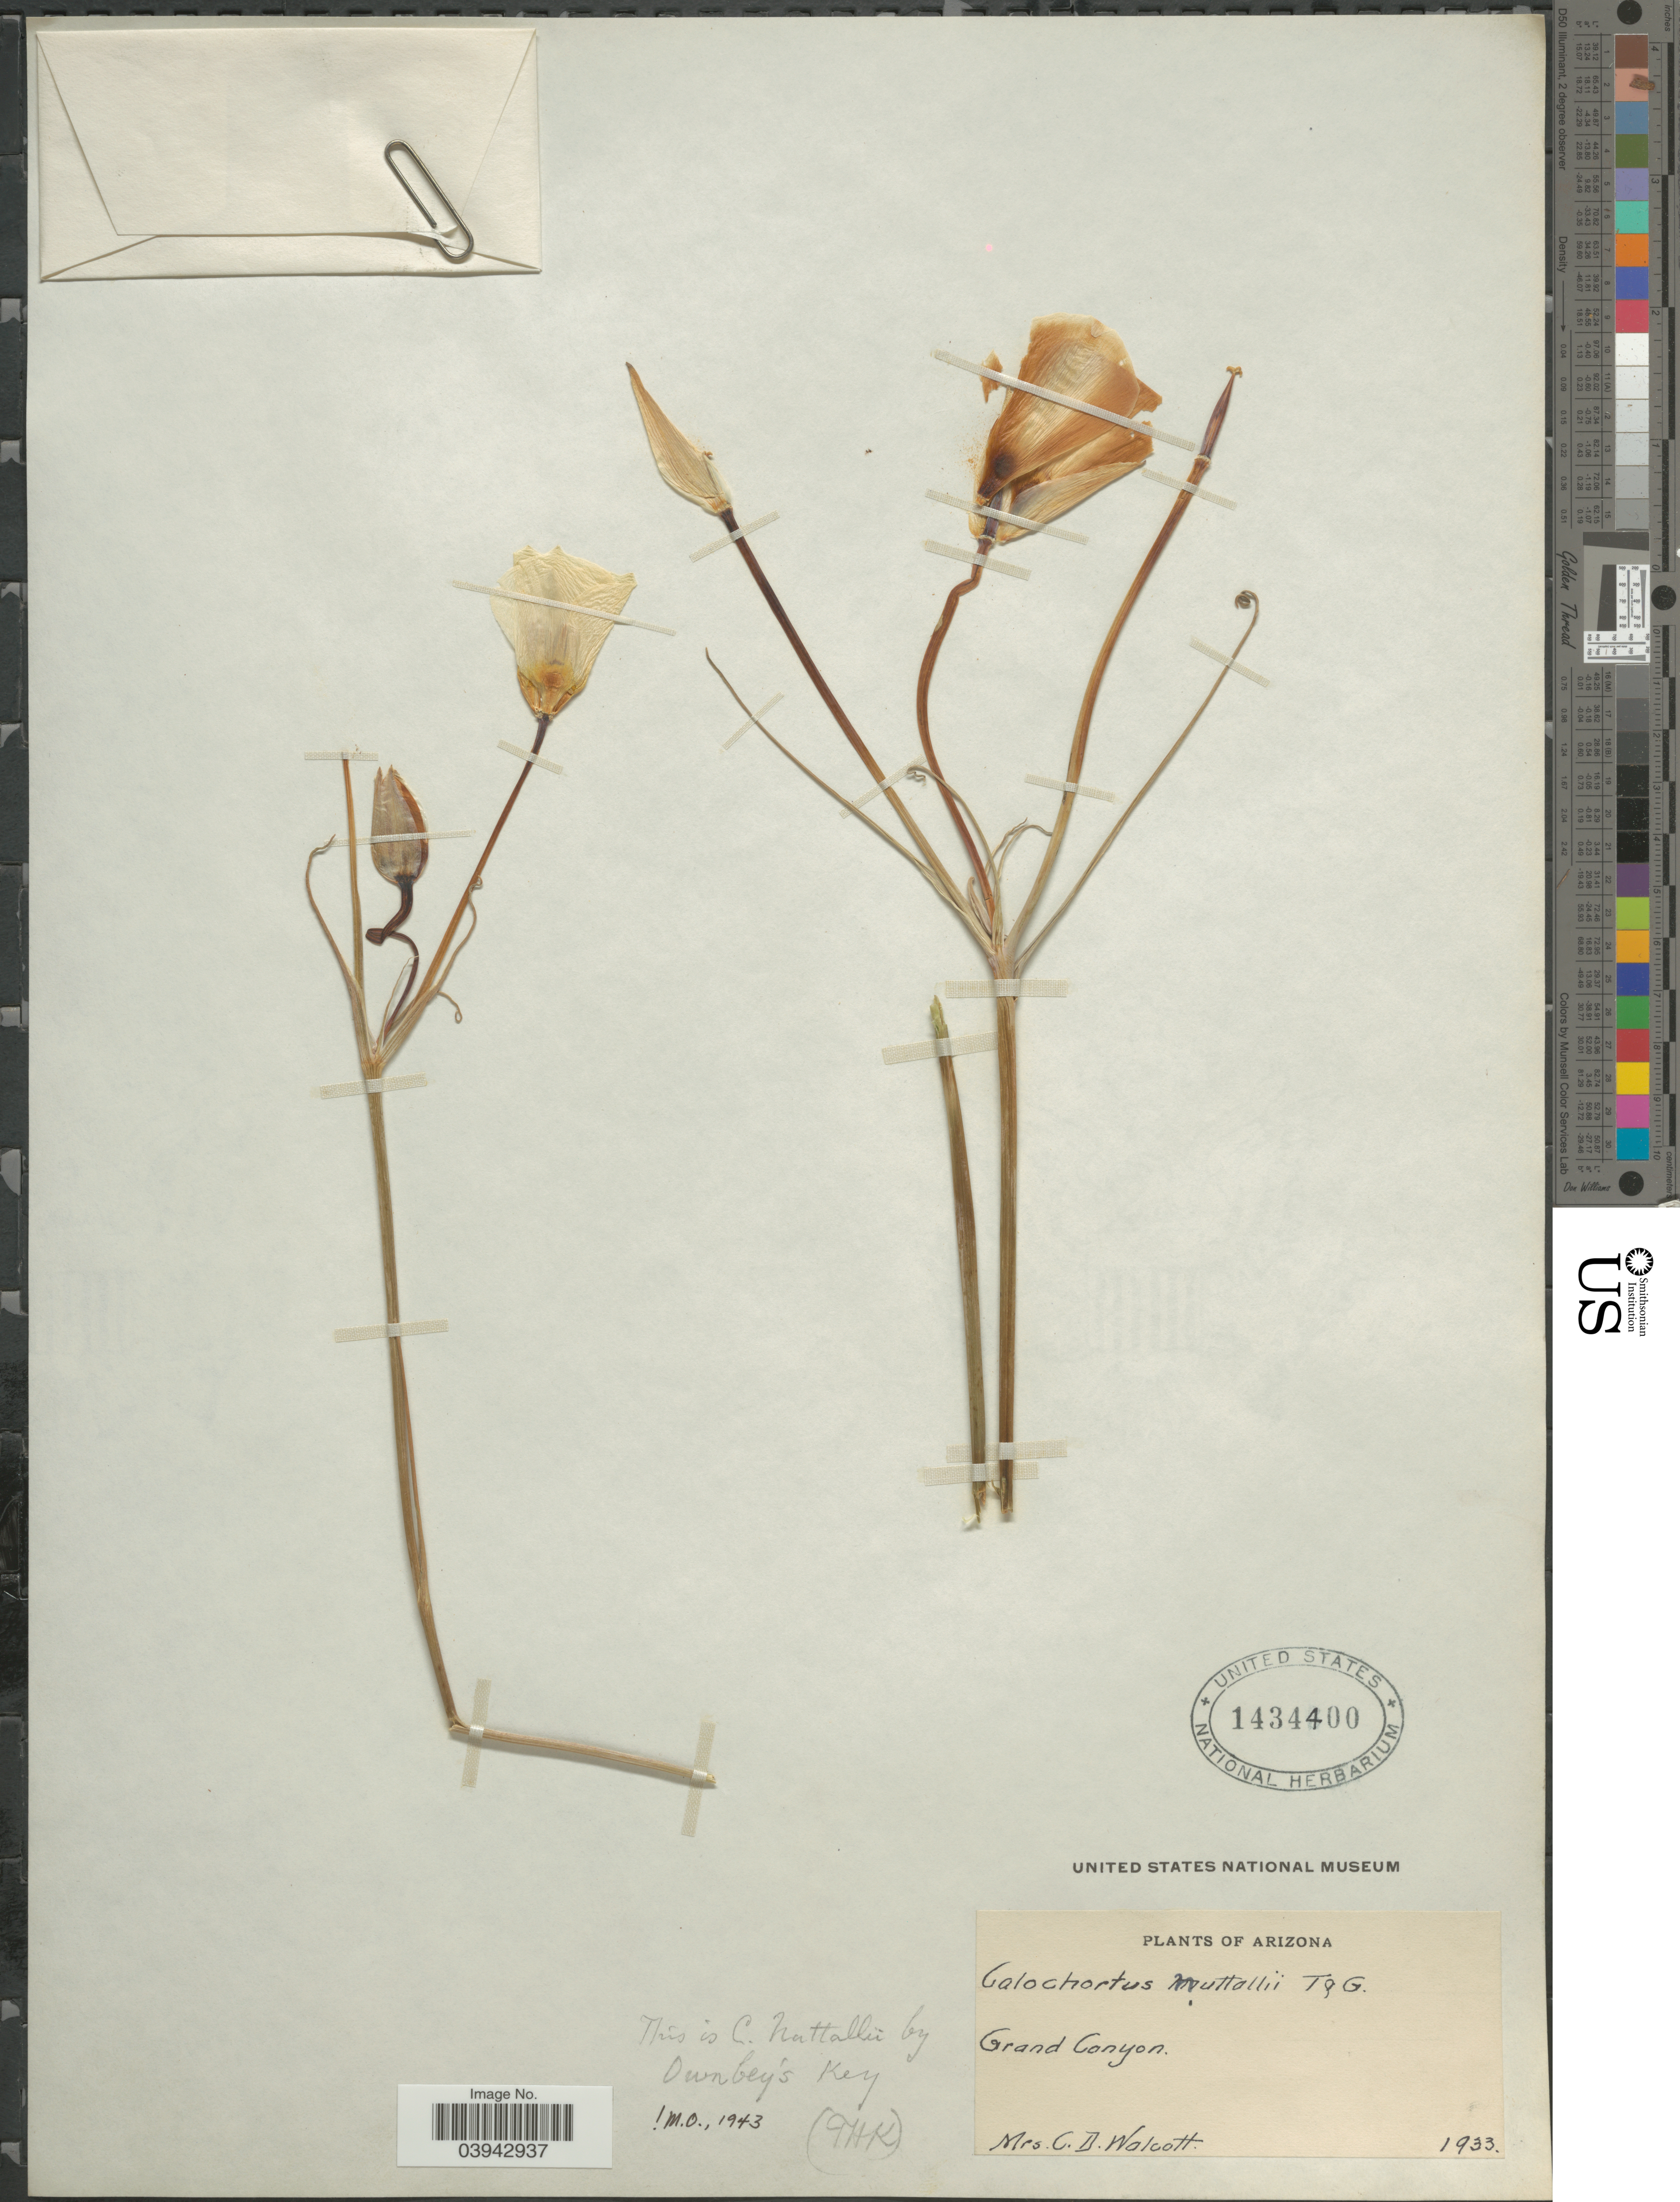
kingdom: Plantae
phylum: Tracheophyta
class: Liliopsida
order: Liliales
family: Liliaceae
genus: Calochortus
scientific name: Calochortus nuttallii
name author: Torr.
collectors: C. Walcott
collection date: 1933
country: United States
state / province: Arizona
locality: Grand Canyon.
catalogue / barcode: US 1434400